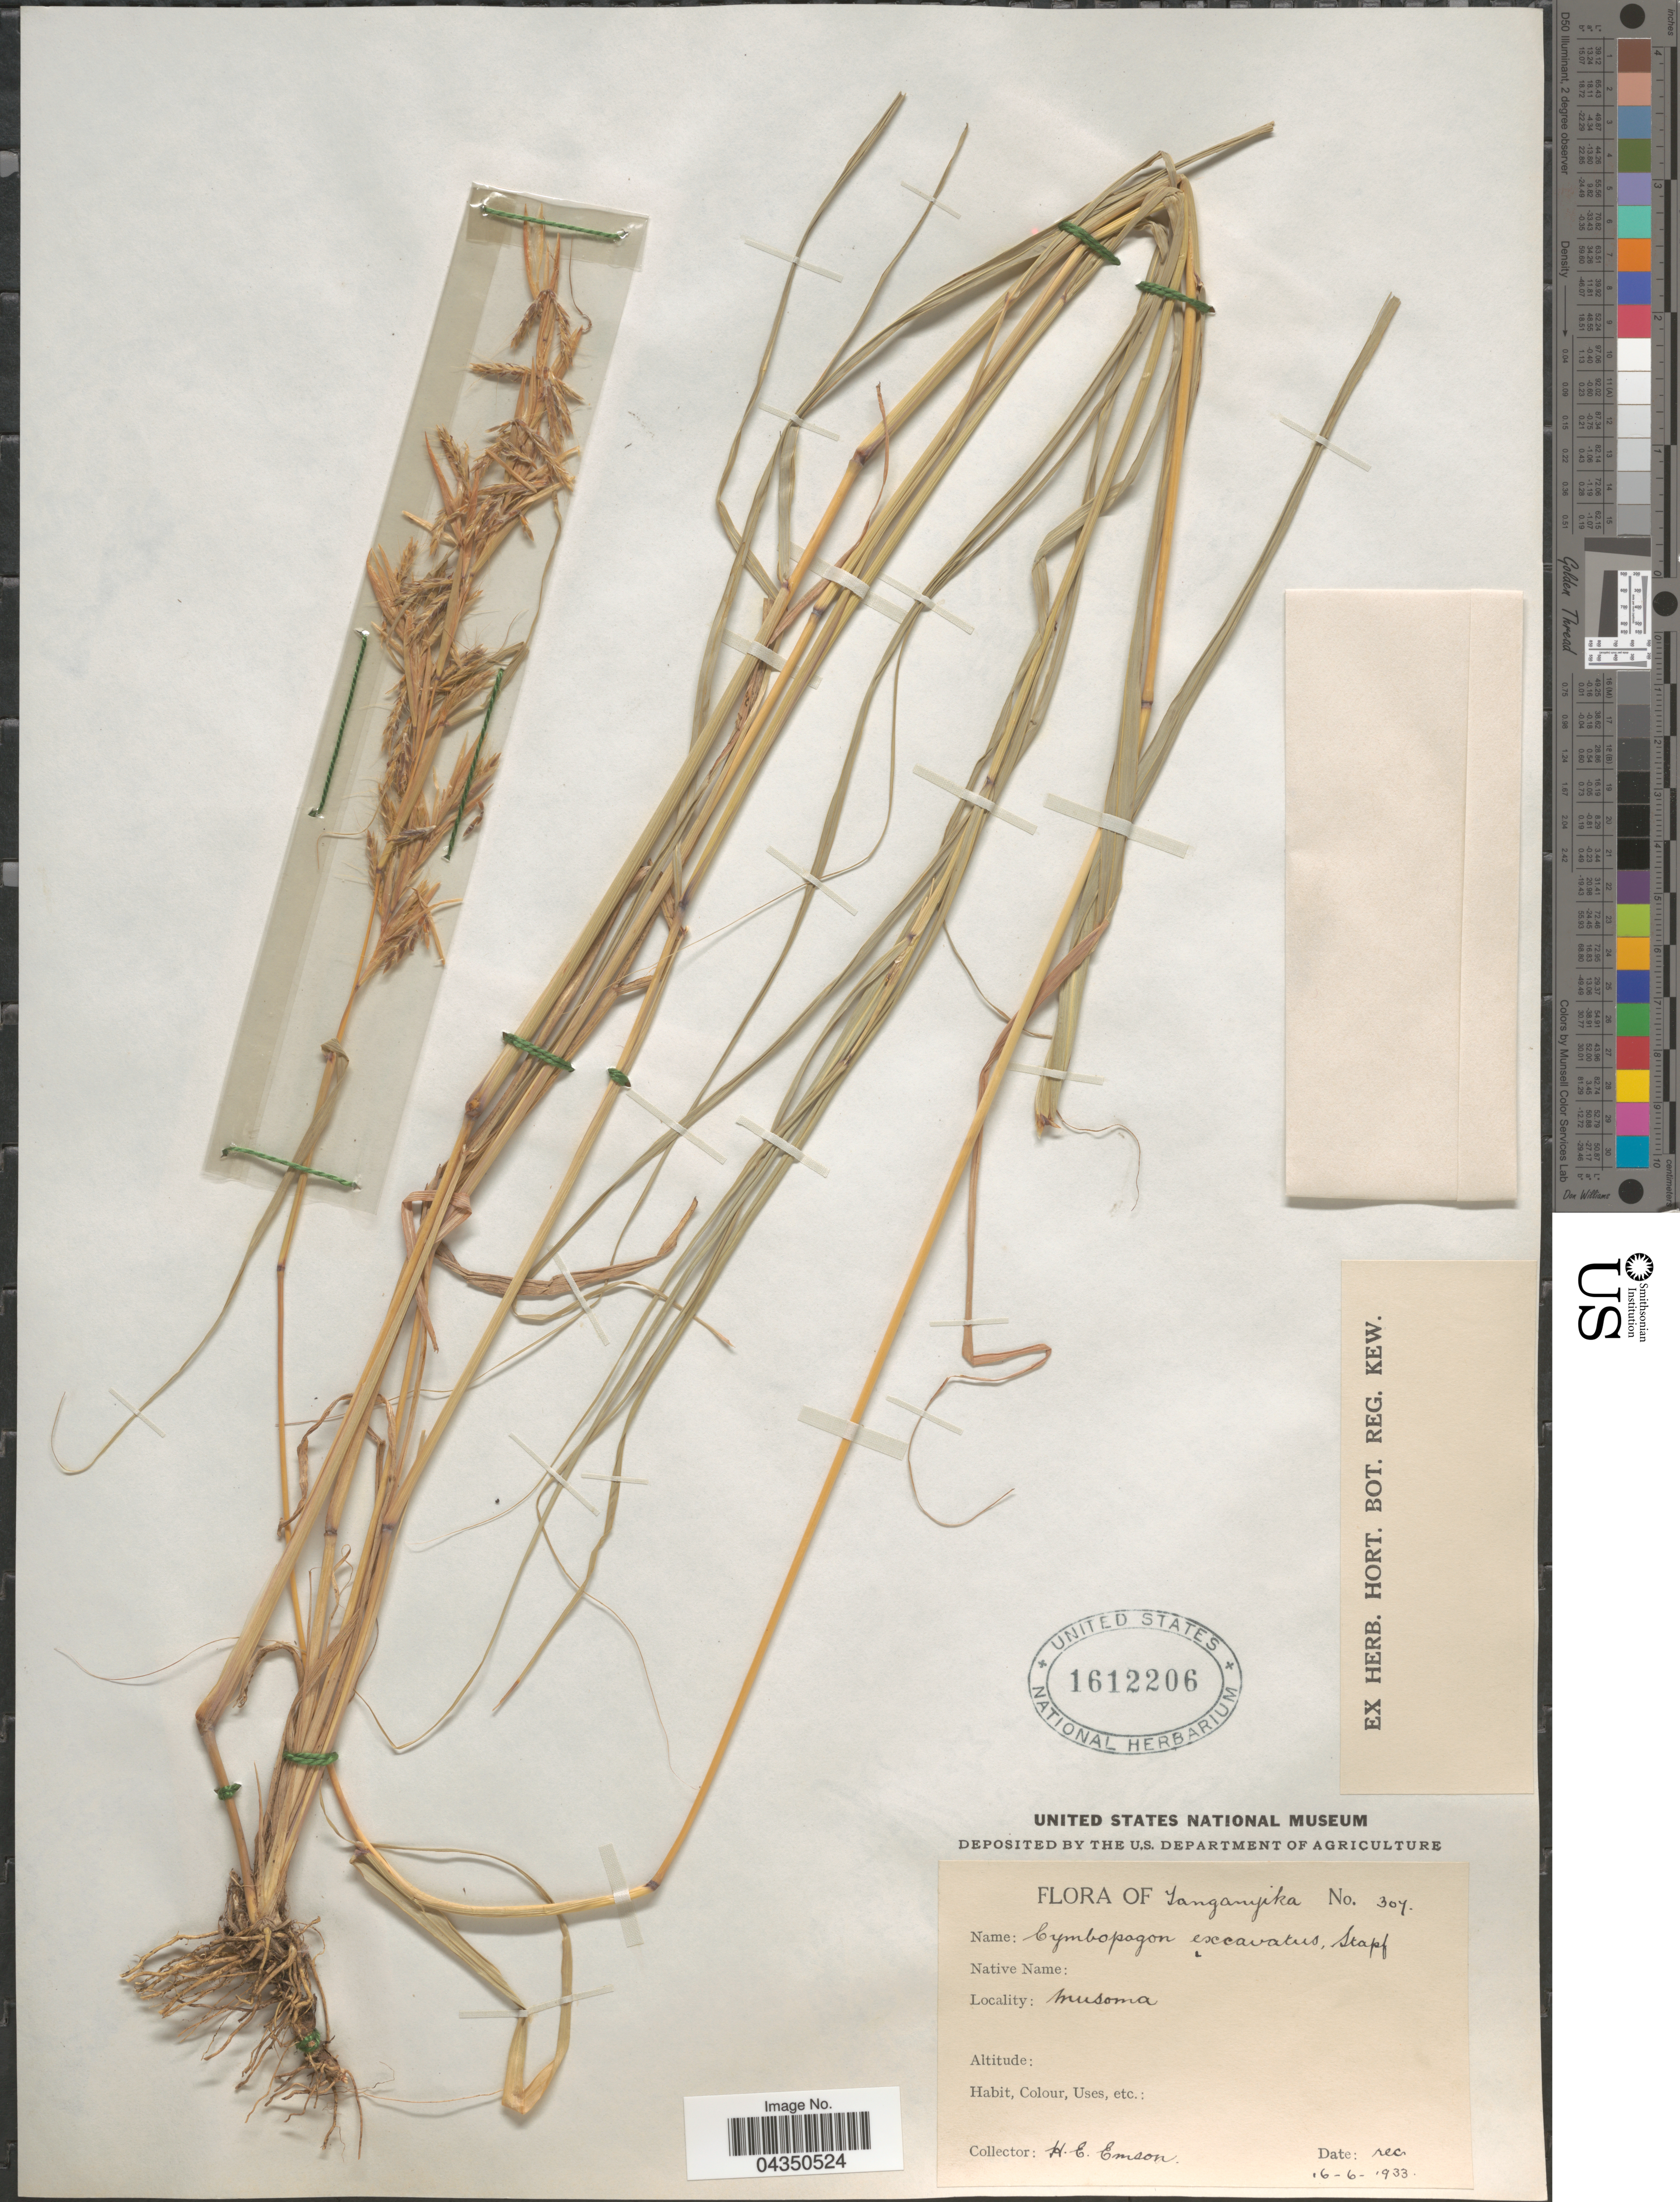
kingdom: Plantae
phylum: Tracheophyta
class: Liliopsida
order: Poales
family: Poaceae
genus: Cymbopogon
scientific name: Cymbopogon caesius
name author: (Nees ex Hook. & Arn.) Stapf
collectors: H. Emson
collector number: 307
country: Tanzania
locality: Tanganyika. Musoma.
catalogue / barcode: US 1612206